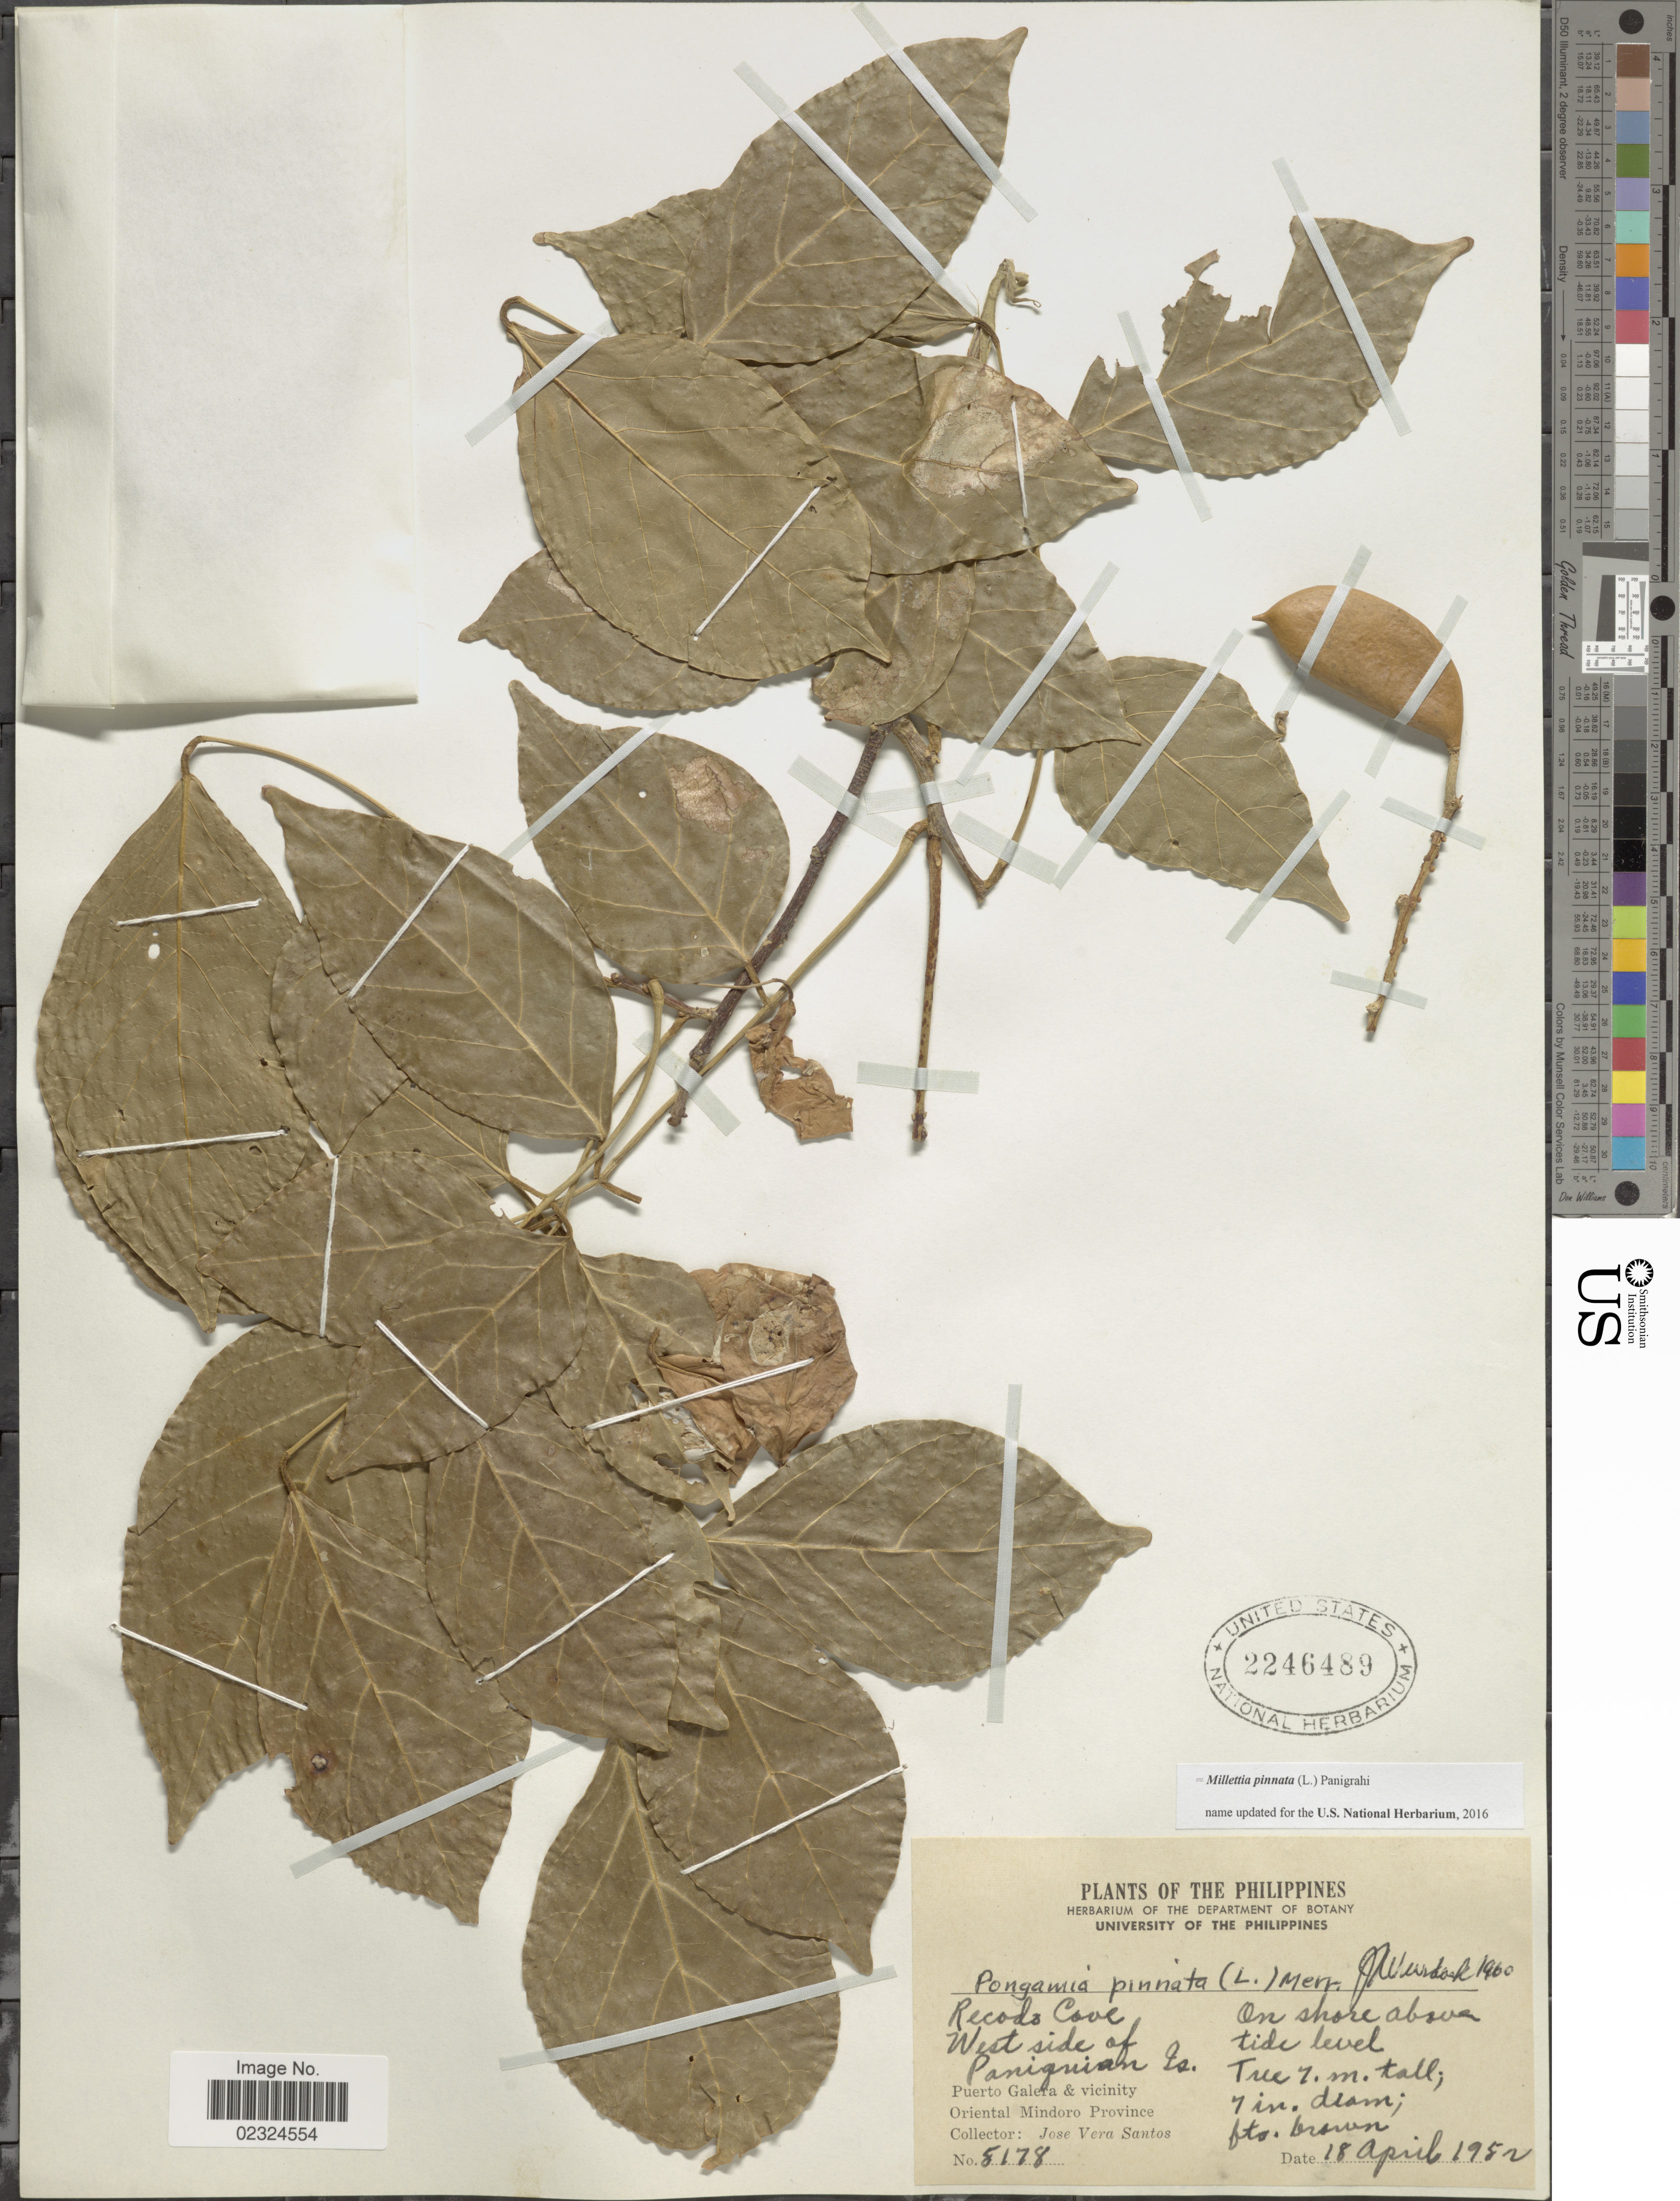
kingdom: Plantae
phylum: Tracheophyta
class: Magnoliopsida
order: Fabales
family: Fabaceae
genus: Millettia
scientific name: Millettia pinnata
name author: (L.) Panigrahi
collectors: J. Santos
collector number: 8178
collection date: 1952-04-18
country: Philippines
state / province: Mimaropa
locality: Records Cove. West side of Paniguian Is. Puerto Galera & vicinity. Oriental Mindoro Province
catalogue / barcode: US 2246489